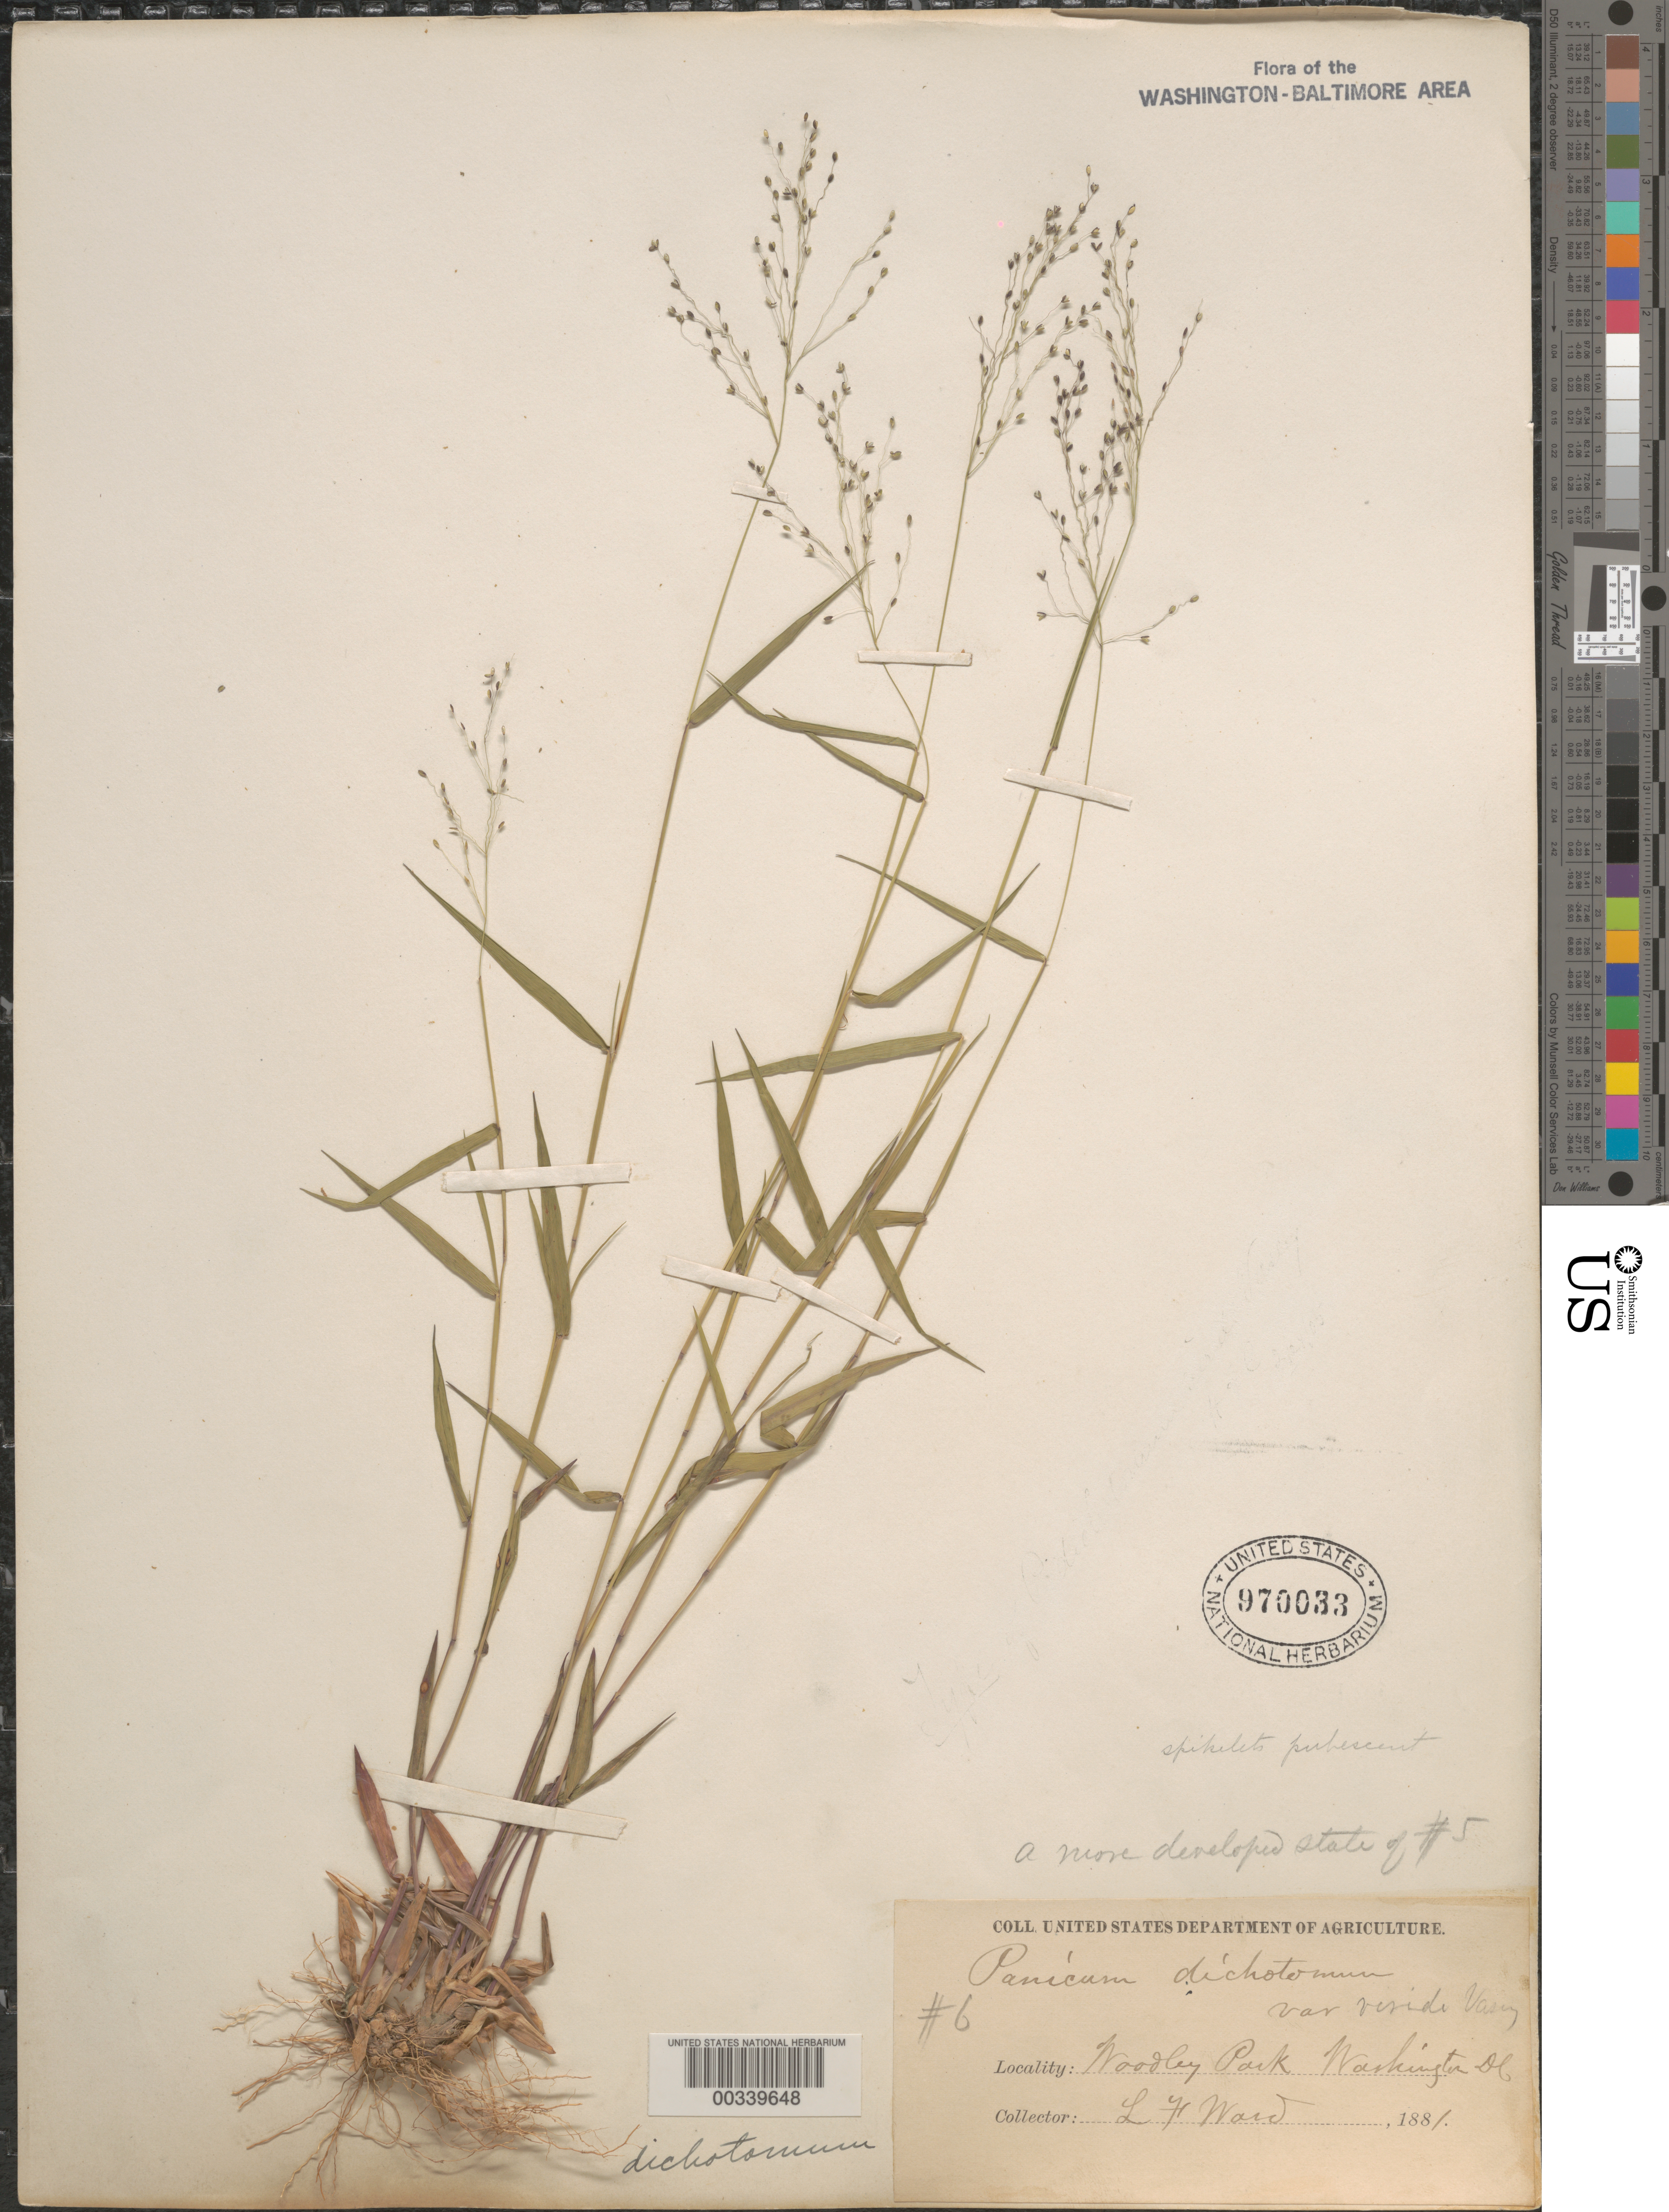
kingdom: Plantae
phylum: Tracheophyta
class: Liliopsida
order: Poales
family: Poaceae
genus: Dichanthelium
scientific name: Dichanthelium dichotomum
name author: (L.) Gould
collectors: L. F. Ward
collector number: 6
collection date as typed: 1881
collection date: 1881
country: United States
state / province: District of Columbia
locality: Woodley Park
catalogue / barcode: US 970033